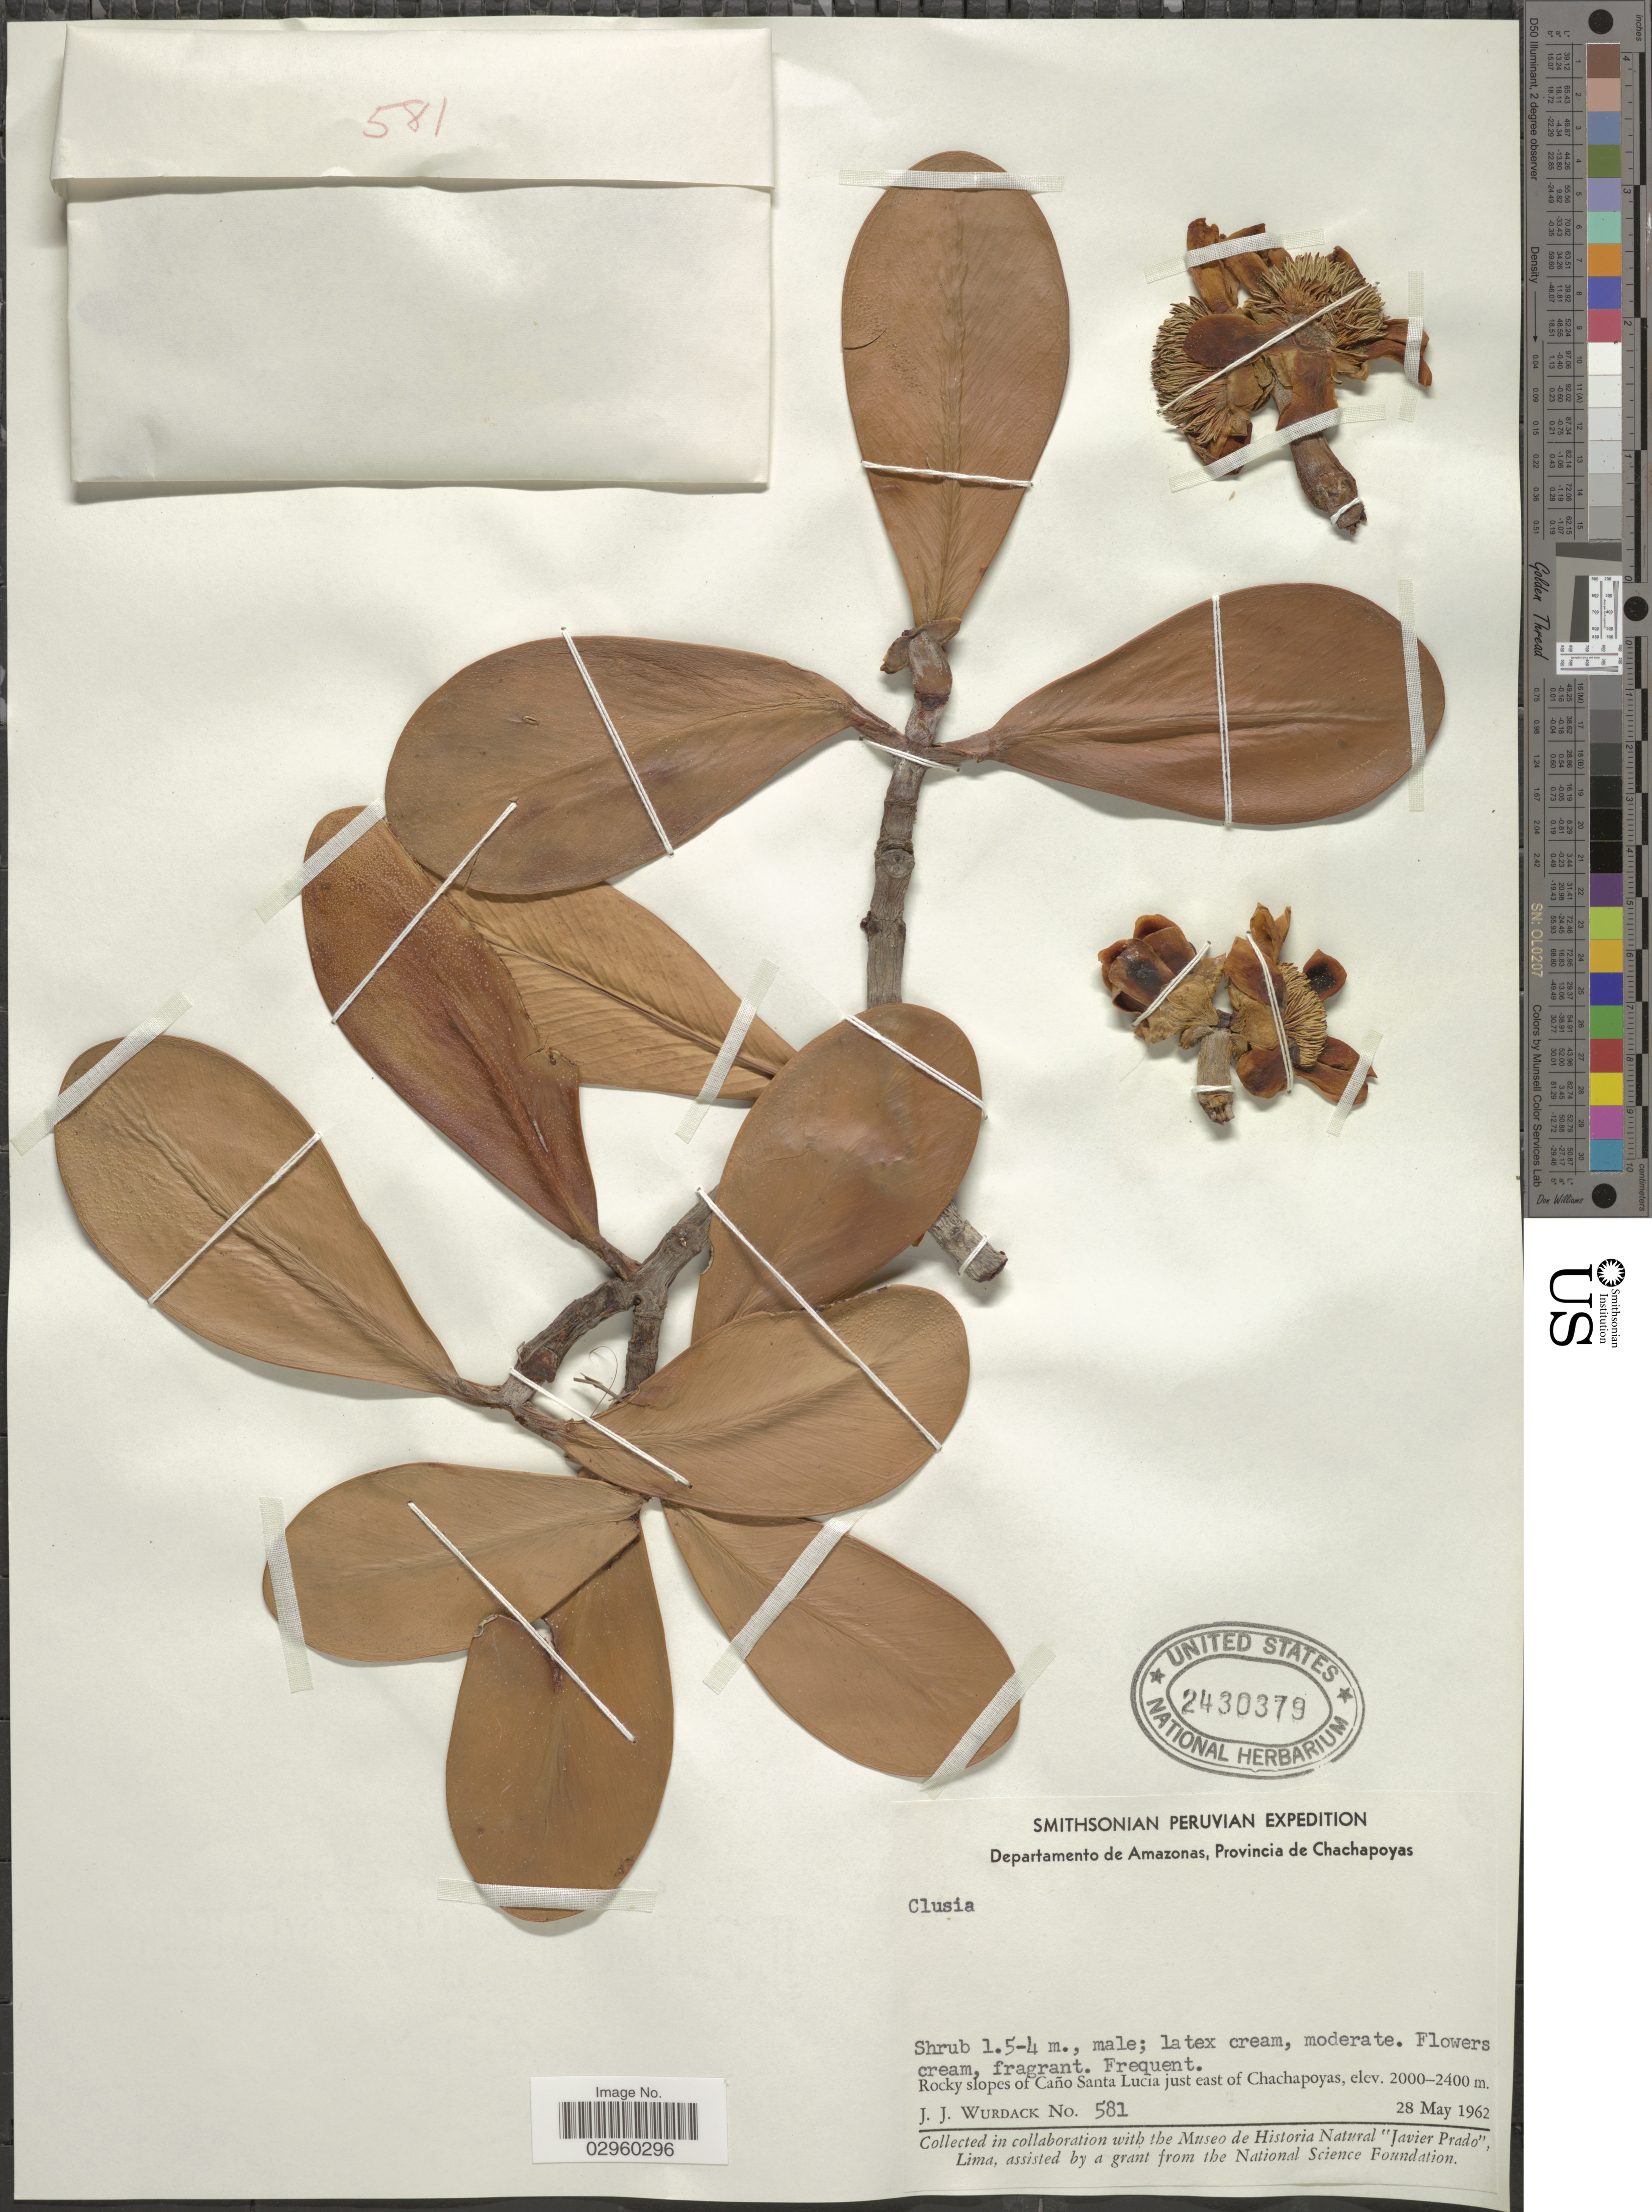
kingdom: Plantae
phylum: Tracheophyta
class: Magnoliopsida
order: Malpighiales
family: Clusiaceae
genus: Clusia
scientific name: Clusia sp.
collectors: J. J. Wurdack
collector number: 581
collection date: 1962-05-28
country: Peru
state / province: Amazonas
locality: Departamento de Amazonas, Provincia de Chachapoyas. Rocky slopes of Caño Santa Lucia just east of Chachapoyas.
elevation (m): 2000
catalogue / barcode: US 2430379